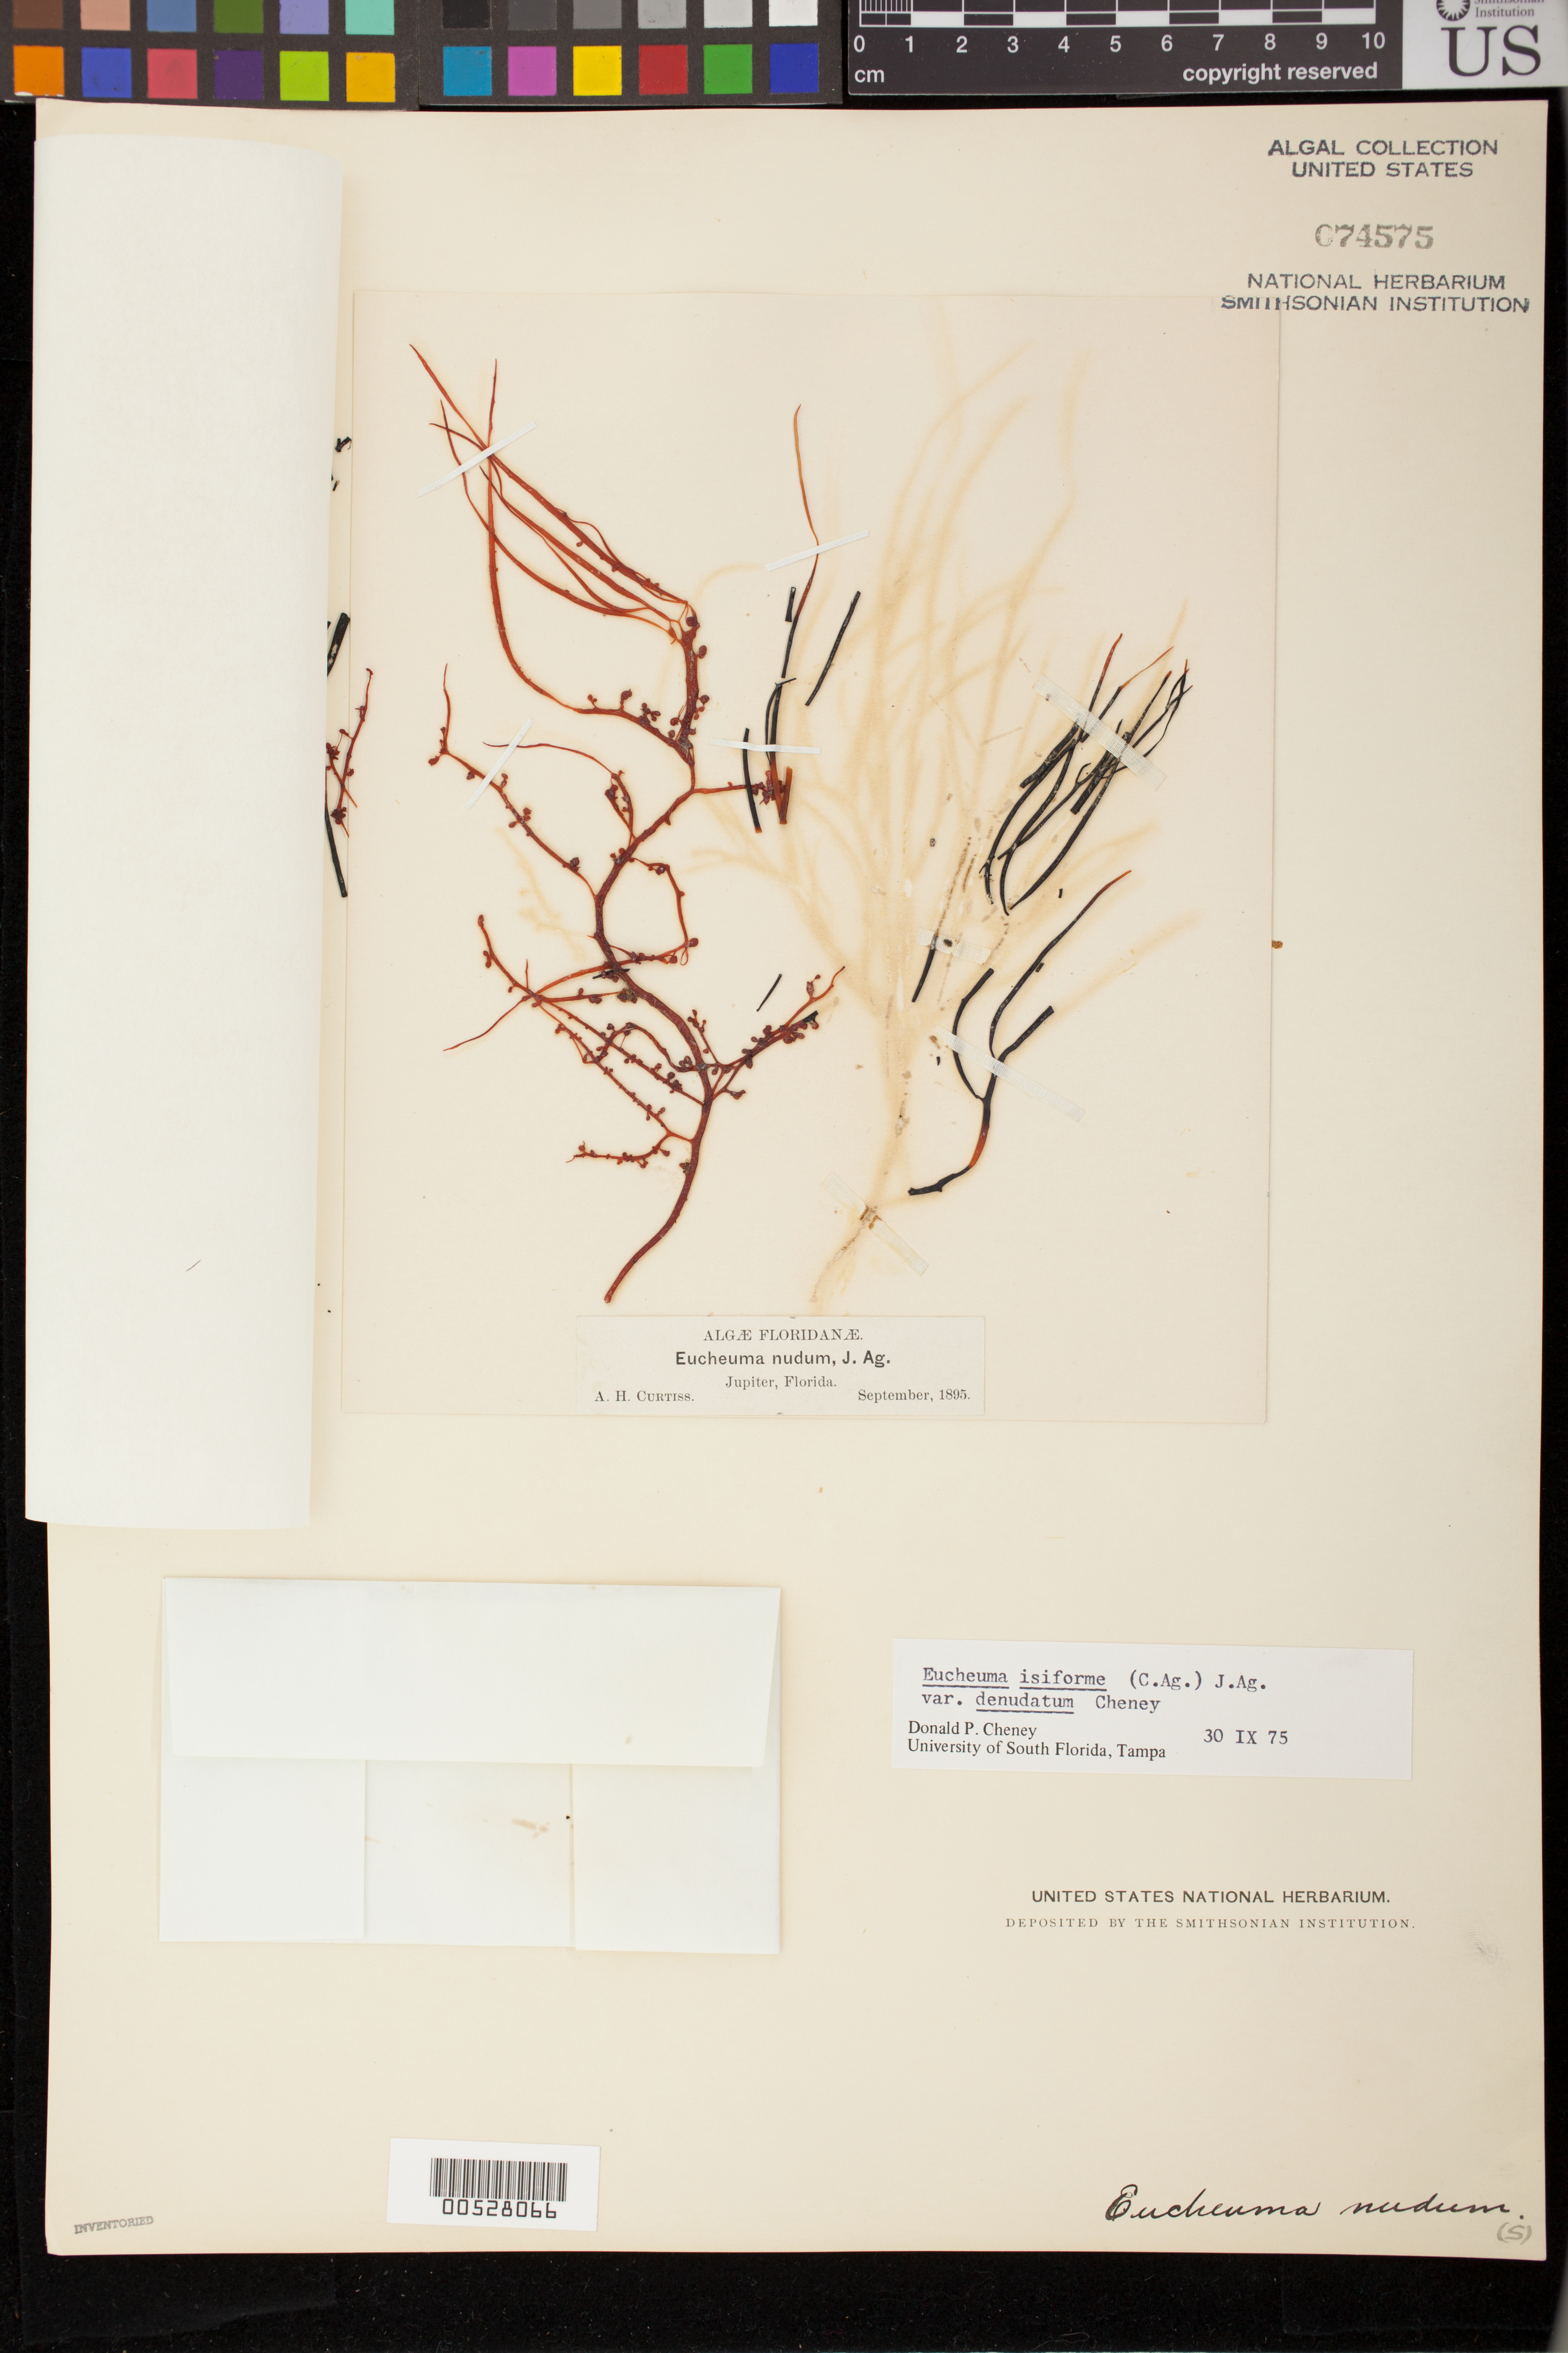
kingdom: Plantae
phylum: Rhodophyta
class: Florideophyceae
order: Gigartinales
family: Solieriaceae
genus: Eucheumatopsis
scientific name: Eucheumatopsis isiformis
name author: (C. Agardh) M.L. Núñez-Resendiz et al.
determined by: Algae name updating Project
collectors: A. H. Curtiss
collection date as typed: Sep 1895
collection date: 1895-09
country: United States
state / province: Florida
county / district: Palm Beach County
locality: Jupiter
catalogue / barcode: US 74575